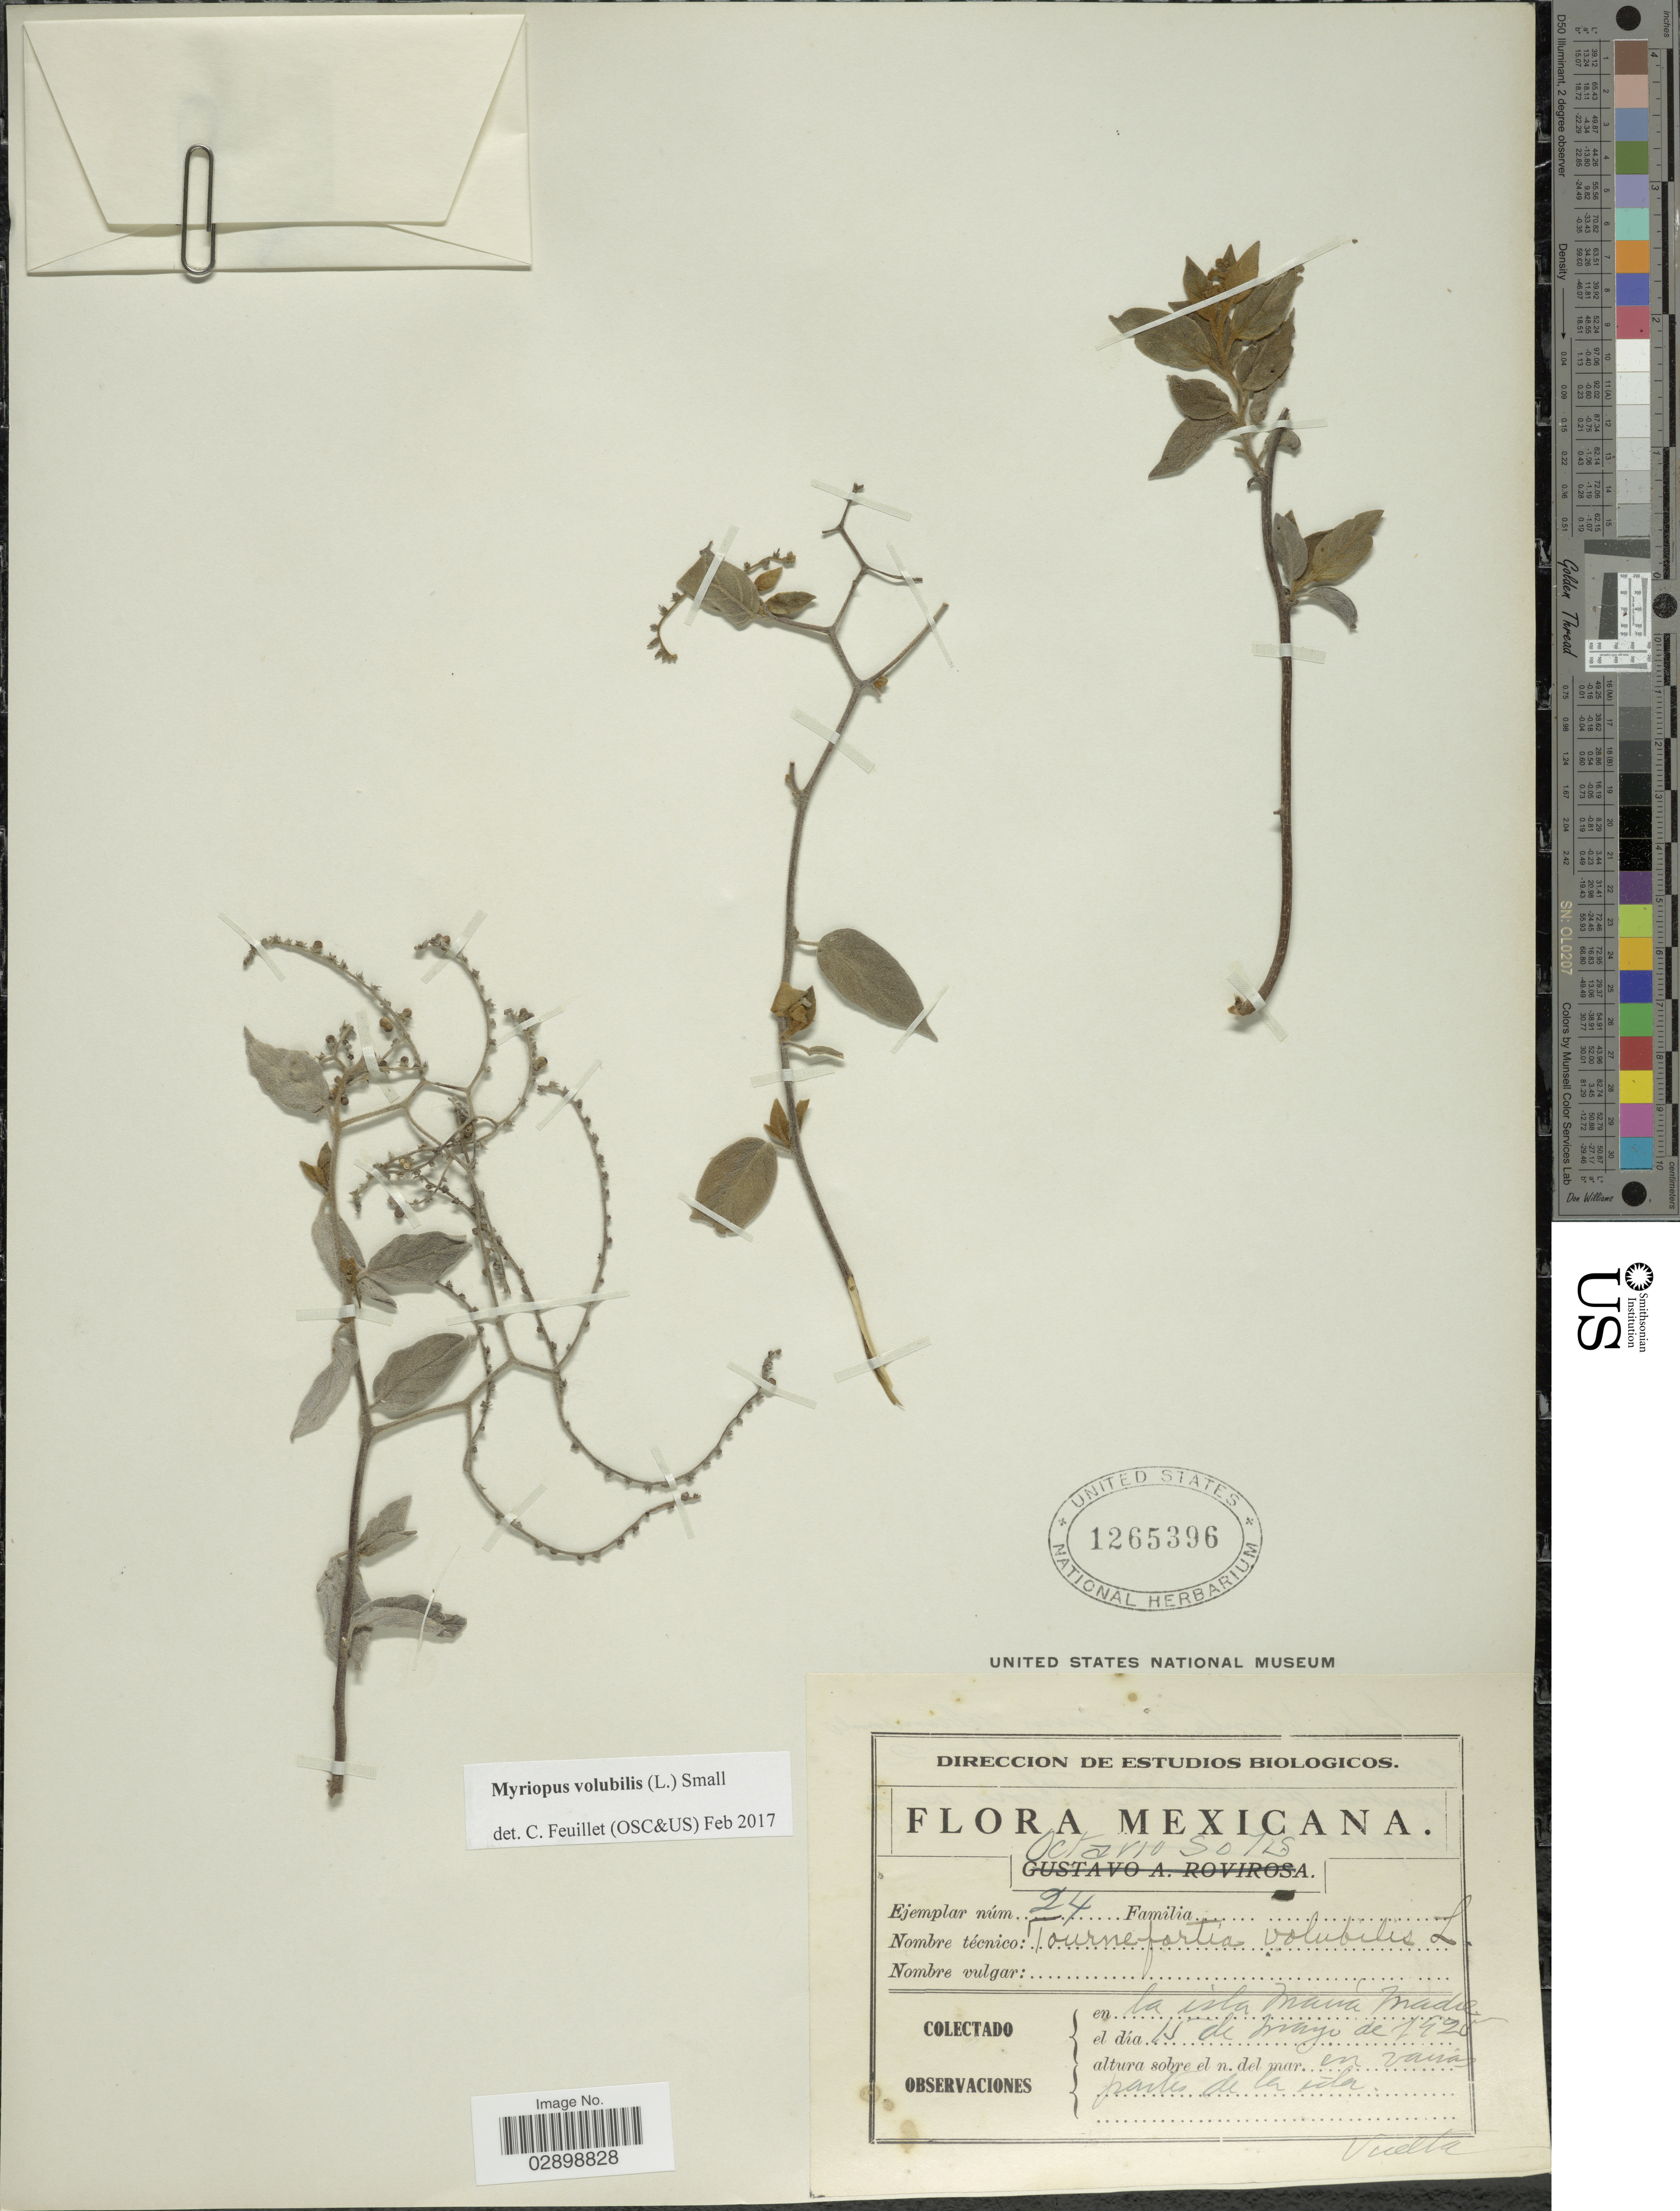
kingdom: Plantae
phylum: Tracheophyta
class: Magnoliopsida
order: Boraginales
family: Heliotropiaceae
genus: Myriopus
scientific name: Myriopus volubilis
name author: (L.) Small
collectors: O. Solis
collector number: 24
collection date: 1925-05-15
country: Mexico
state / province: Nayarit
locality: En la isla María Madre. En varias partes de la isla.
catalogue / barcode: US 1265396